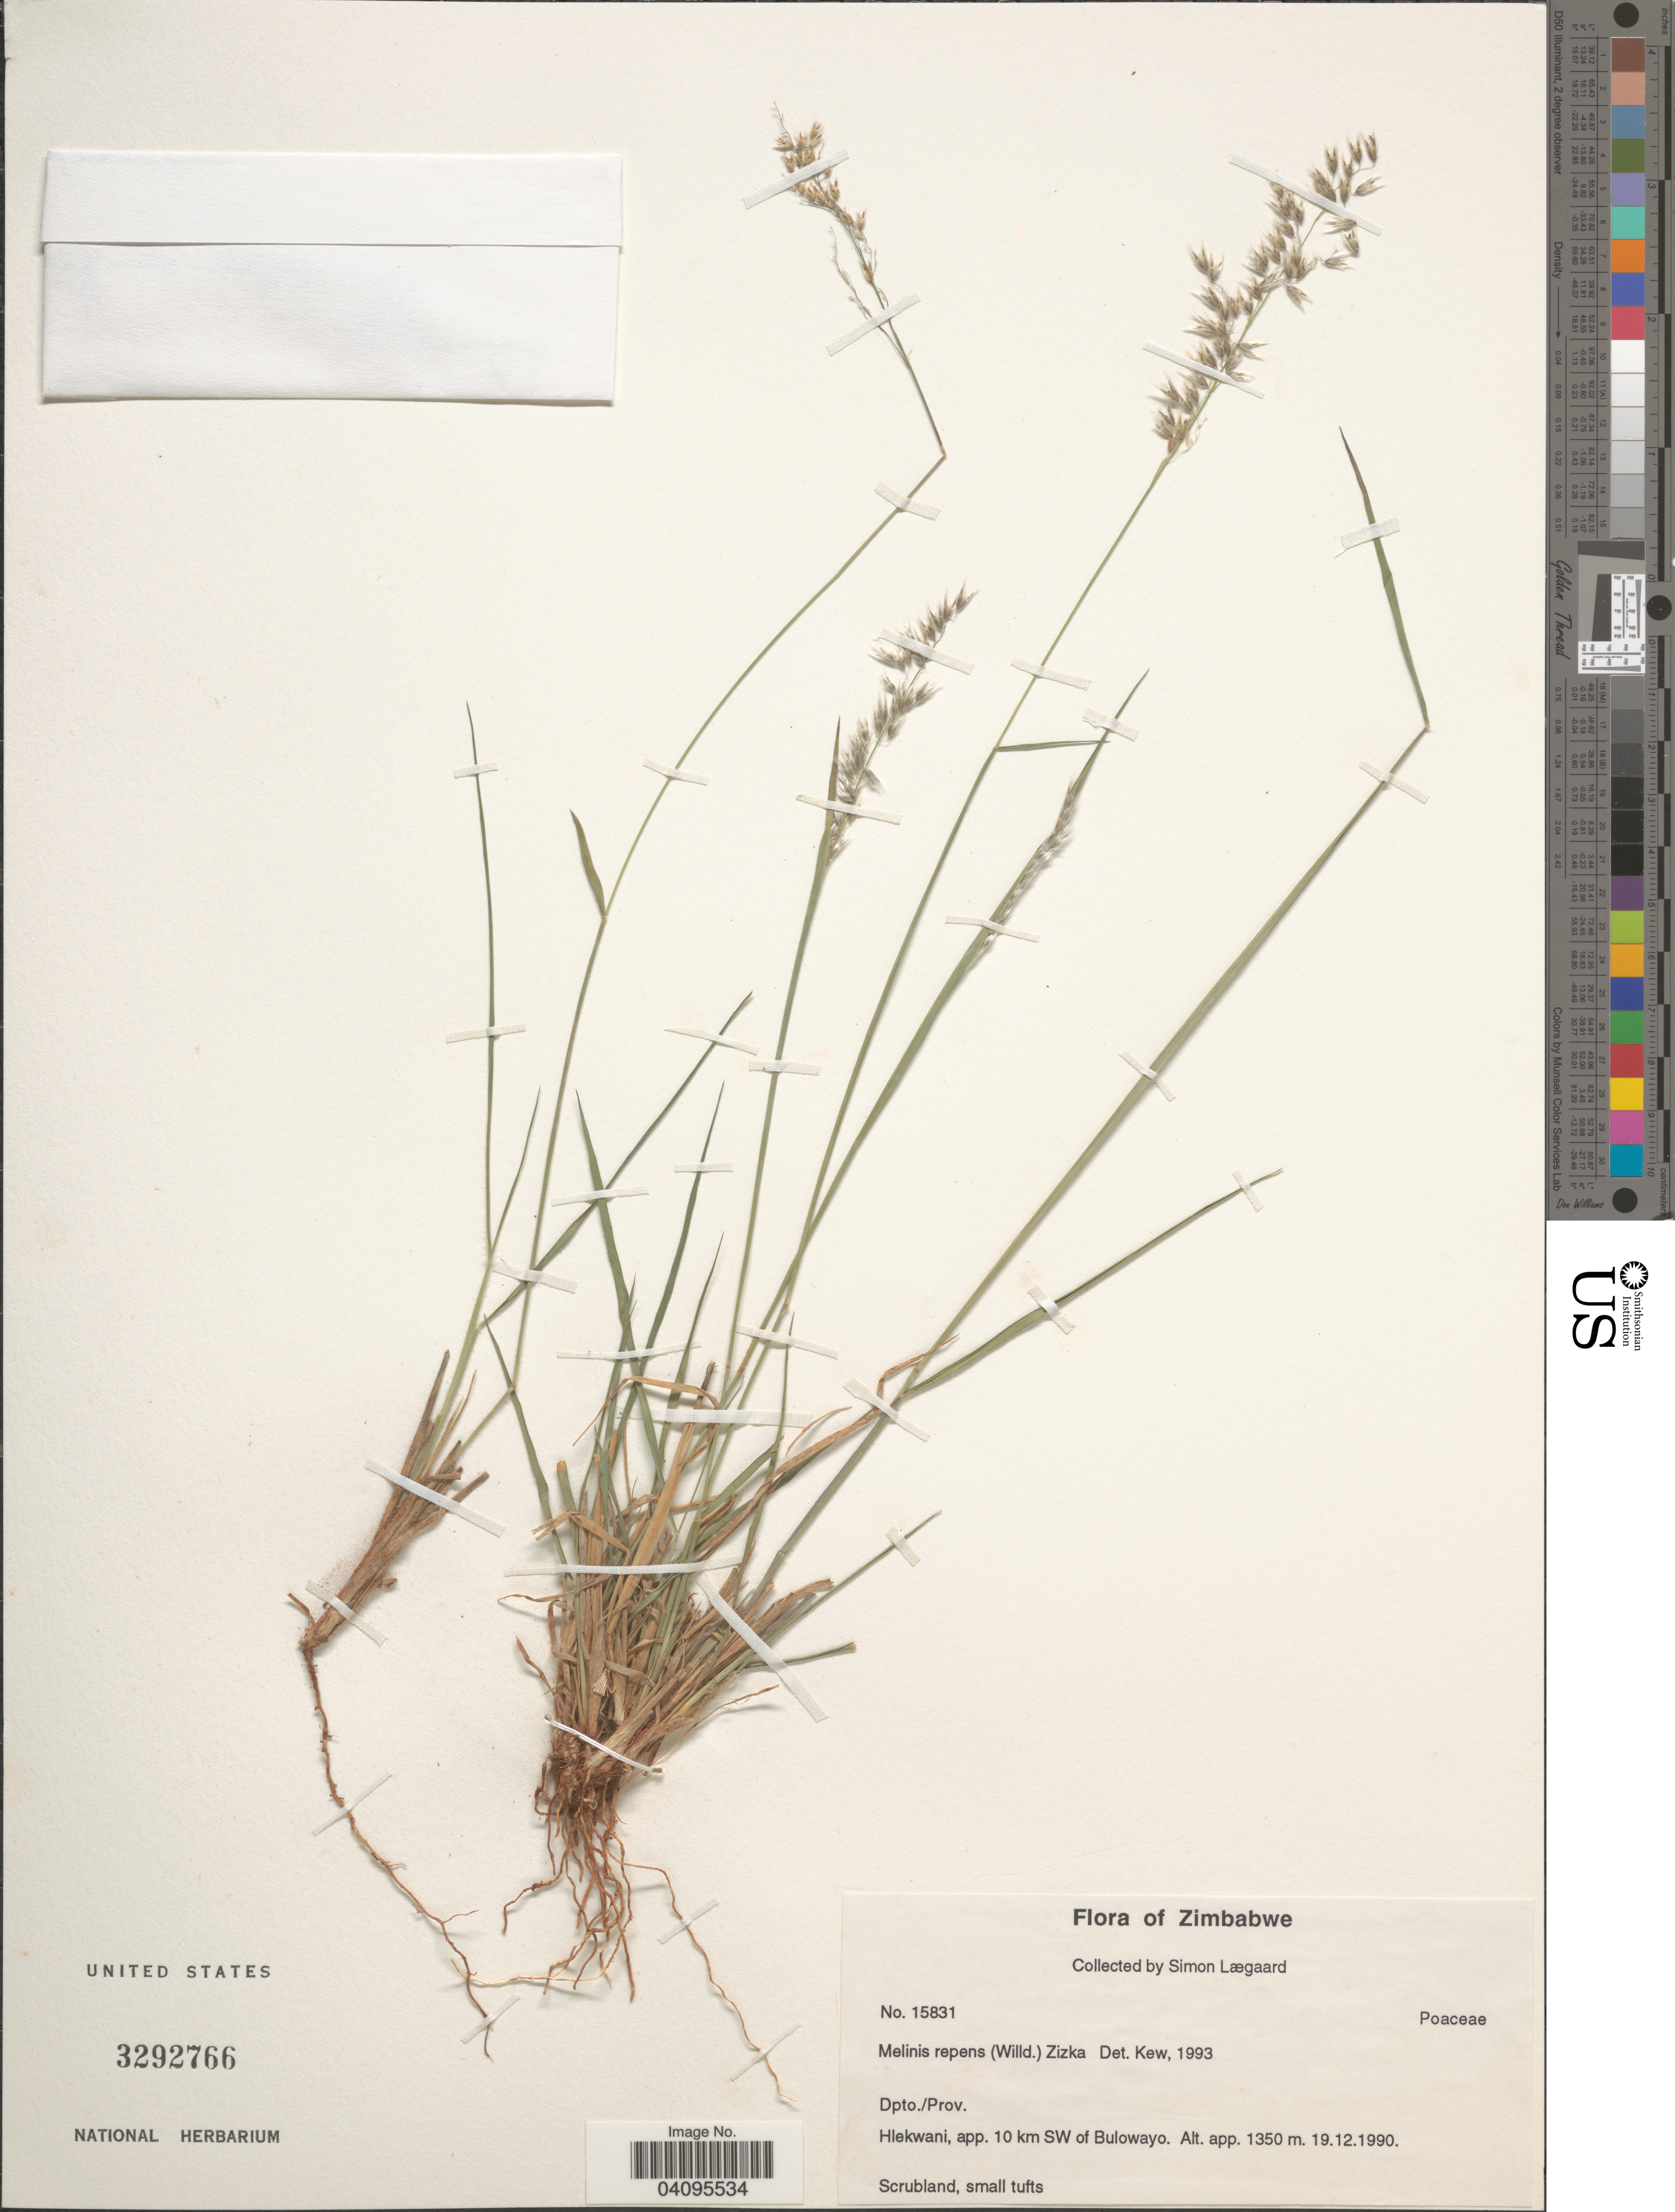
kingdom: Plantae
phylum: Tracheophyta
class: Liliopsida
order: Poales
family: Poaceae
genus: Melinis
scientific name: Melinis repens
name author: (Willd.) Zizka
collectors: S. Lægaard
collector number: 15831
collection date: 1990-12-19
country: Zimbabwe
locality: Dpto./Prov. Hlekwani, app. 10 km SW of Bulowayo.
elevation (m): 1350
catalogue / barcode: US 3292766